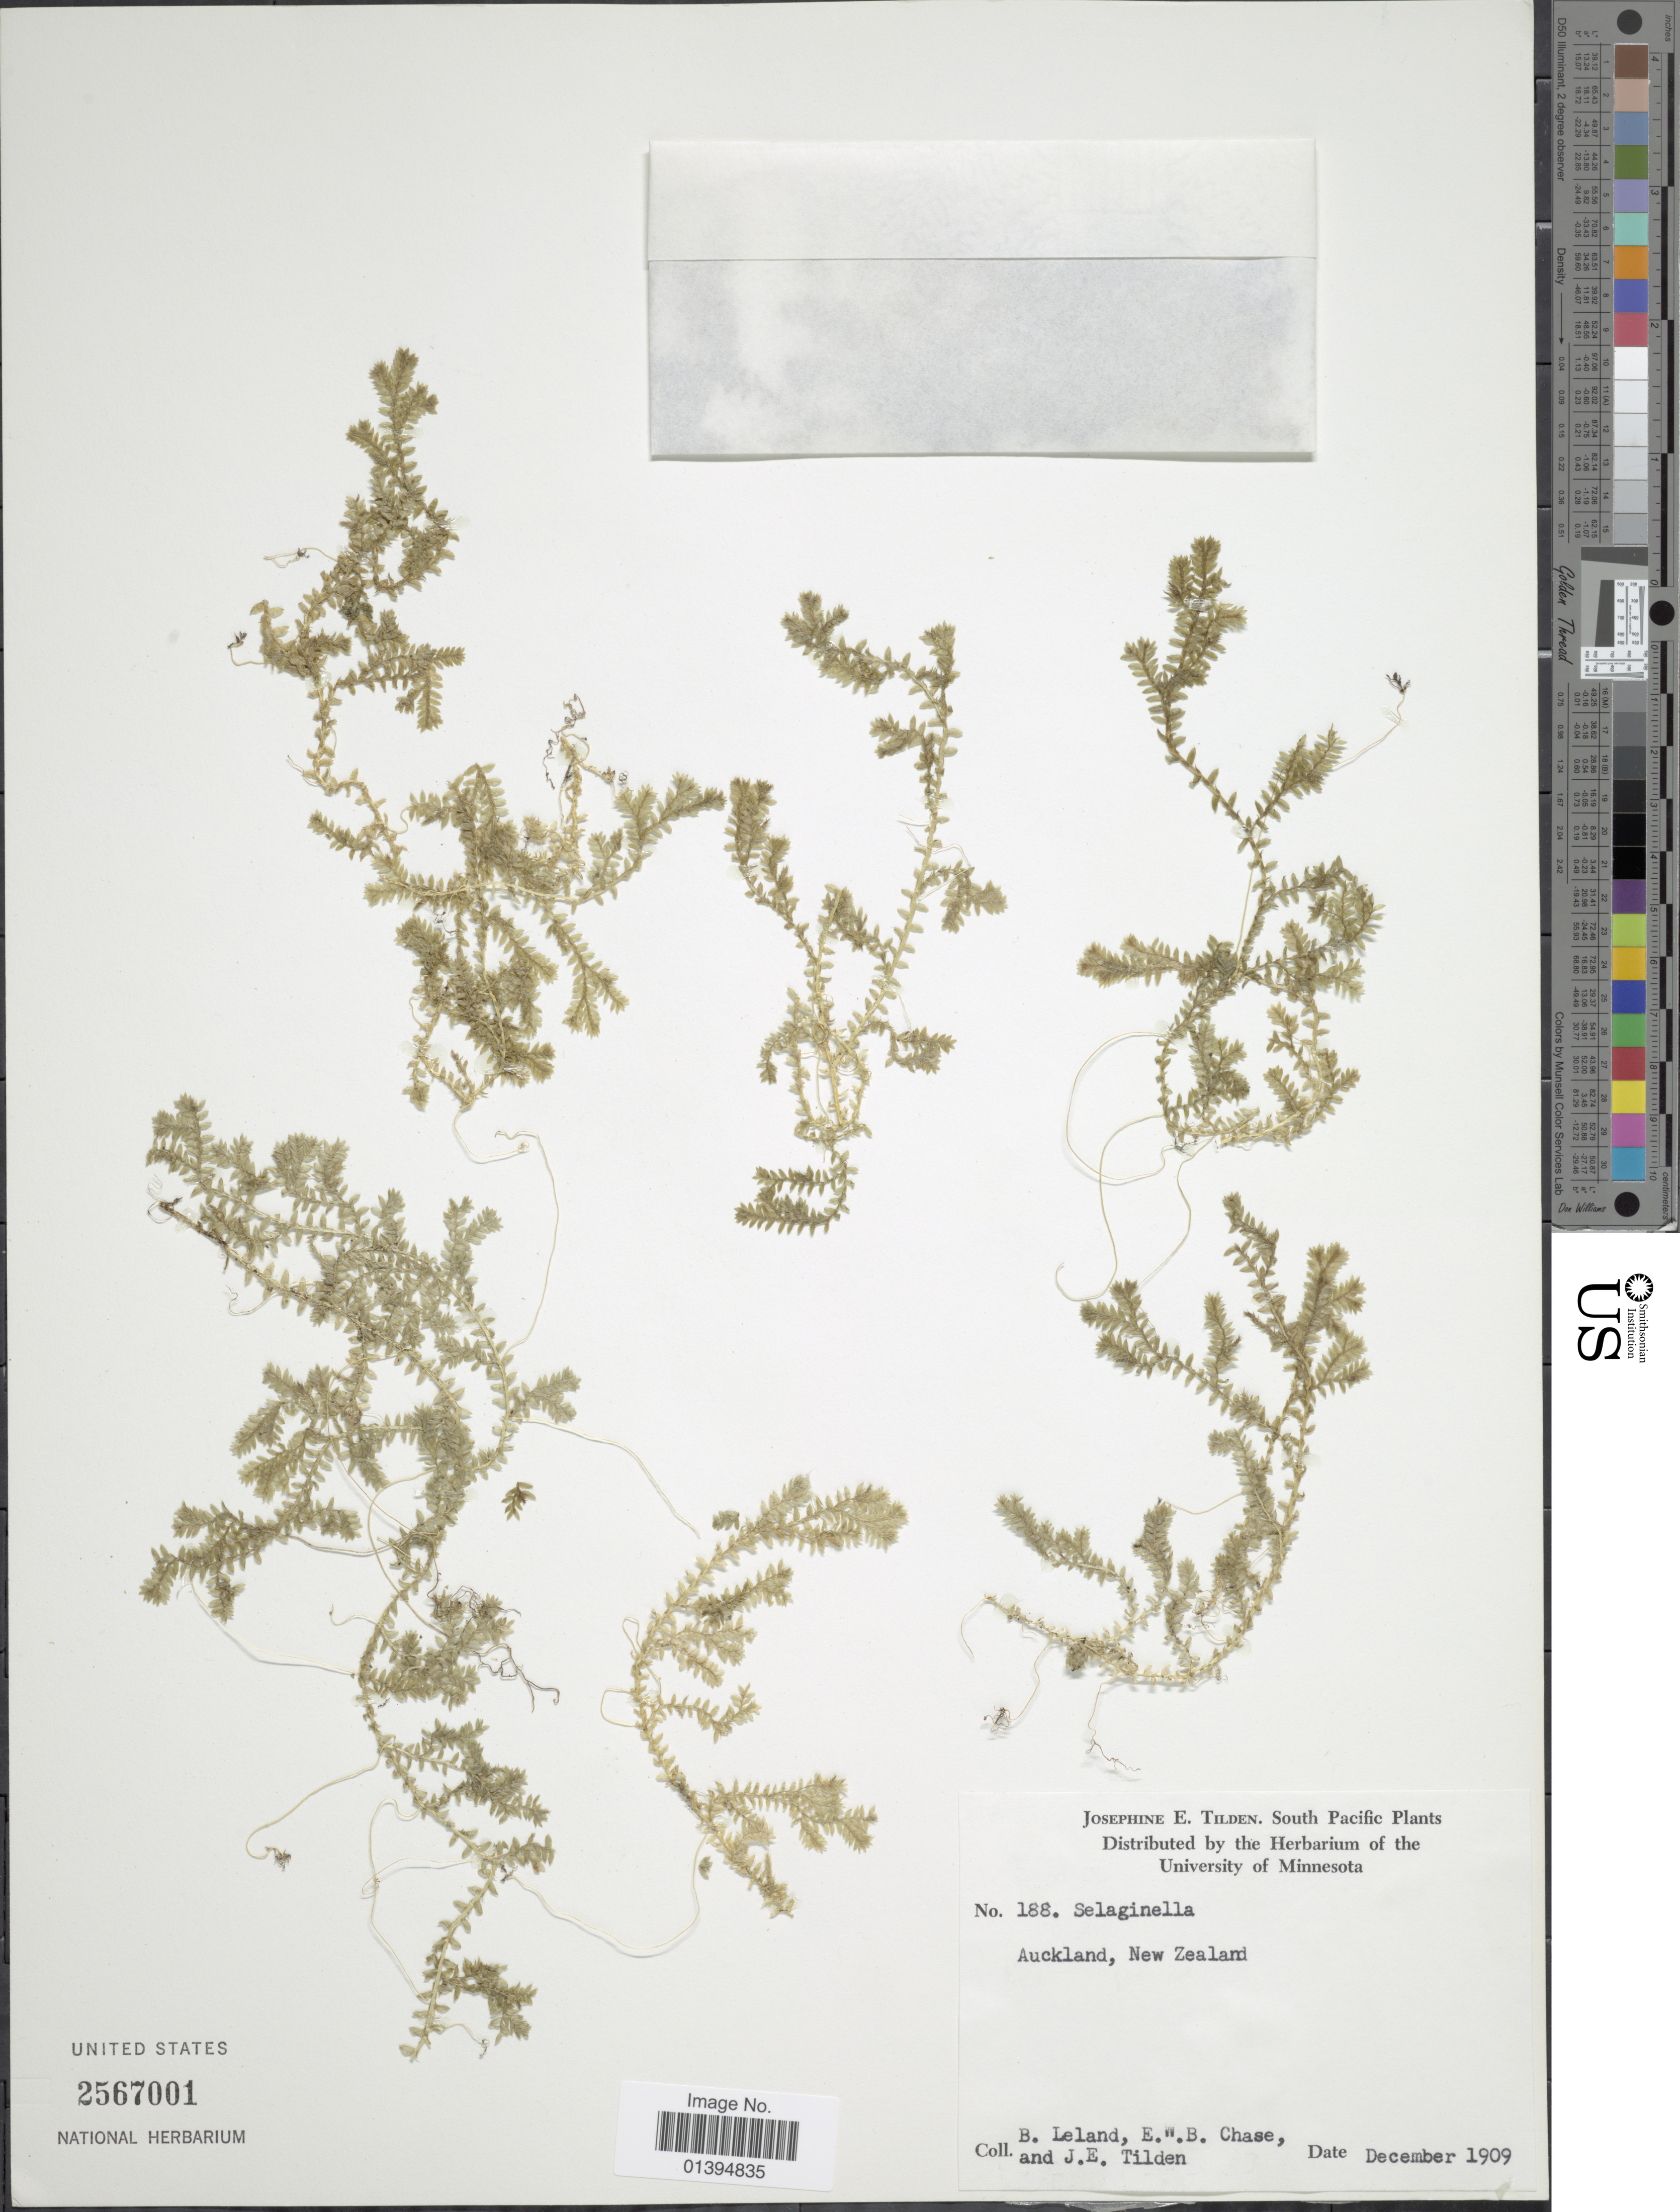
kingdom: Plantae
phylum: Tracheophyta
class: Lycopodiopsida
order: Selaginellales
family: Selaginellaceae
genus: Selaginella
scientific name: Selaginella sp.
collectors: B. Leland, E. W. Chase & J. E. Tilden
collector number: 188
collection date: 1909-12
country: New Zealand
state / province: Auckland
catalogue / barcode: US 2567001